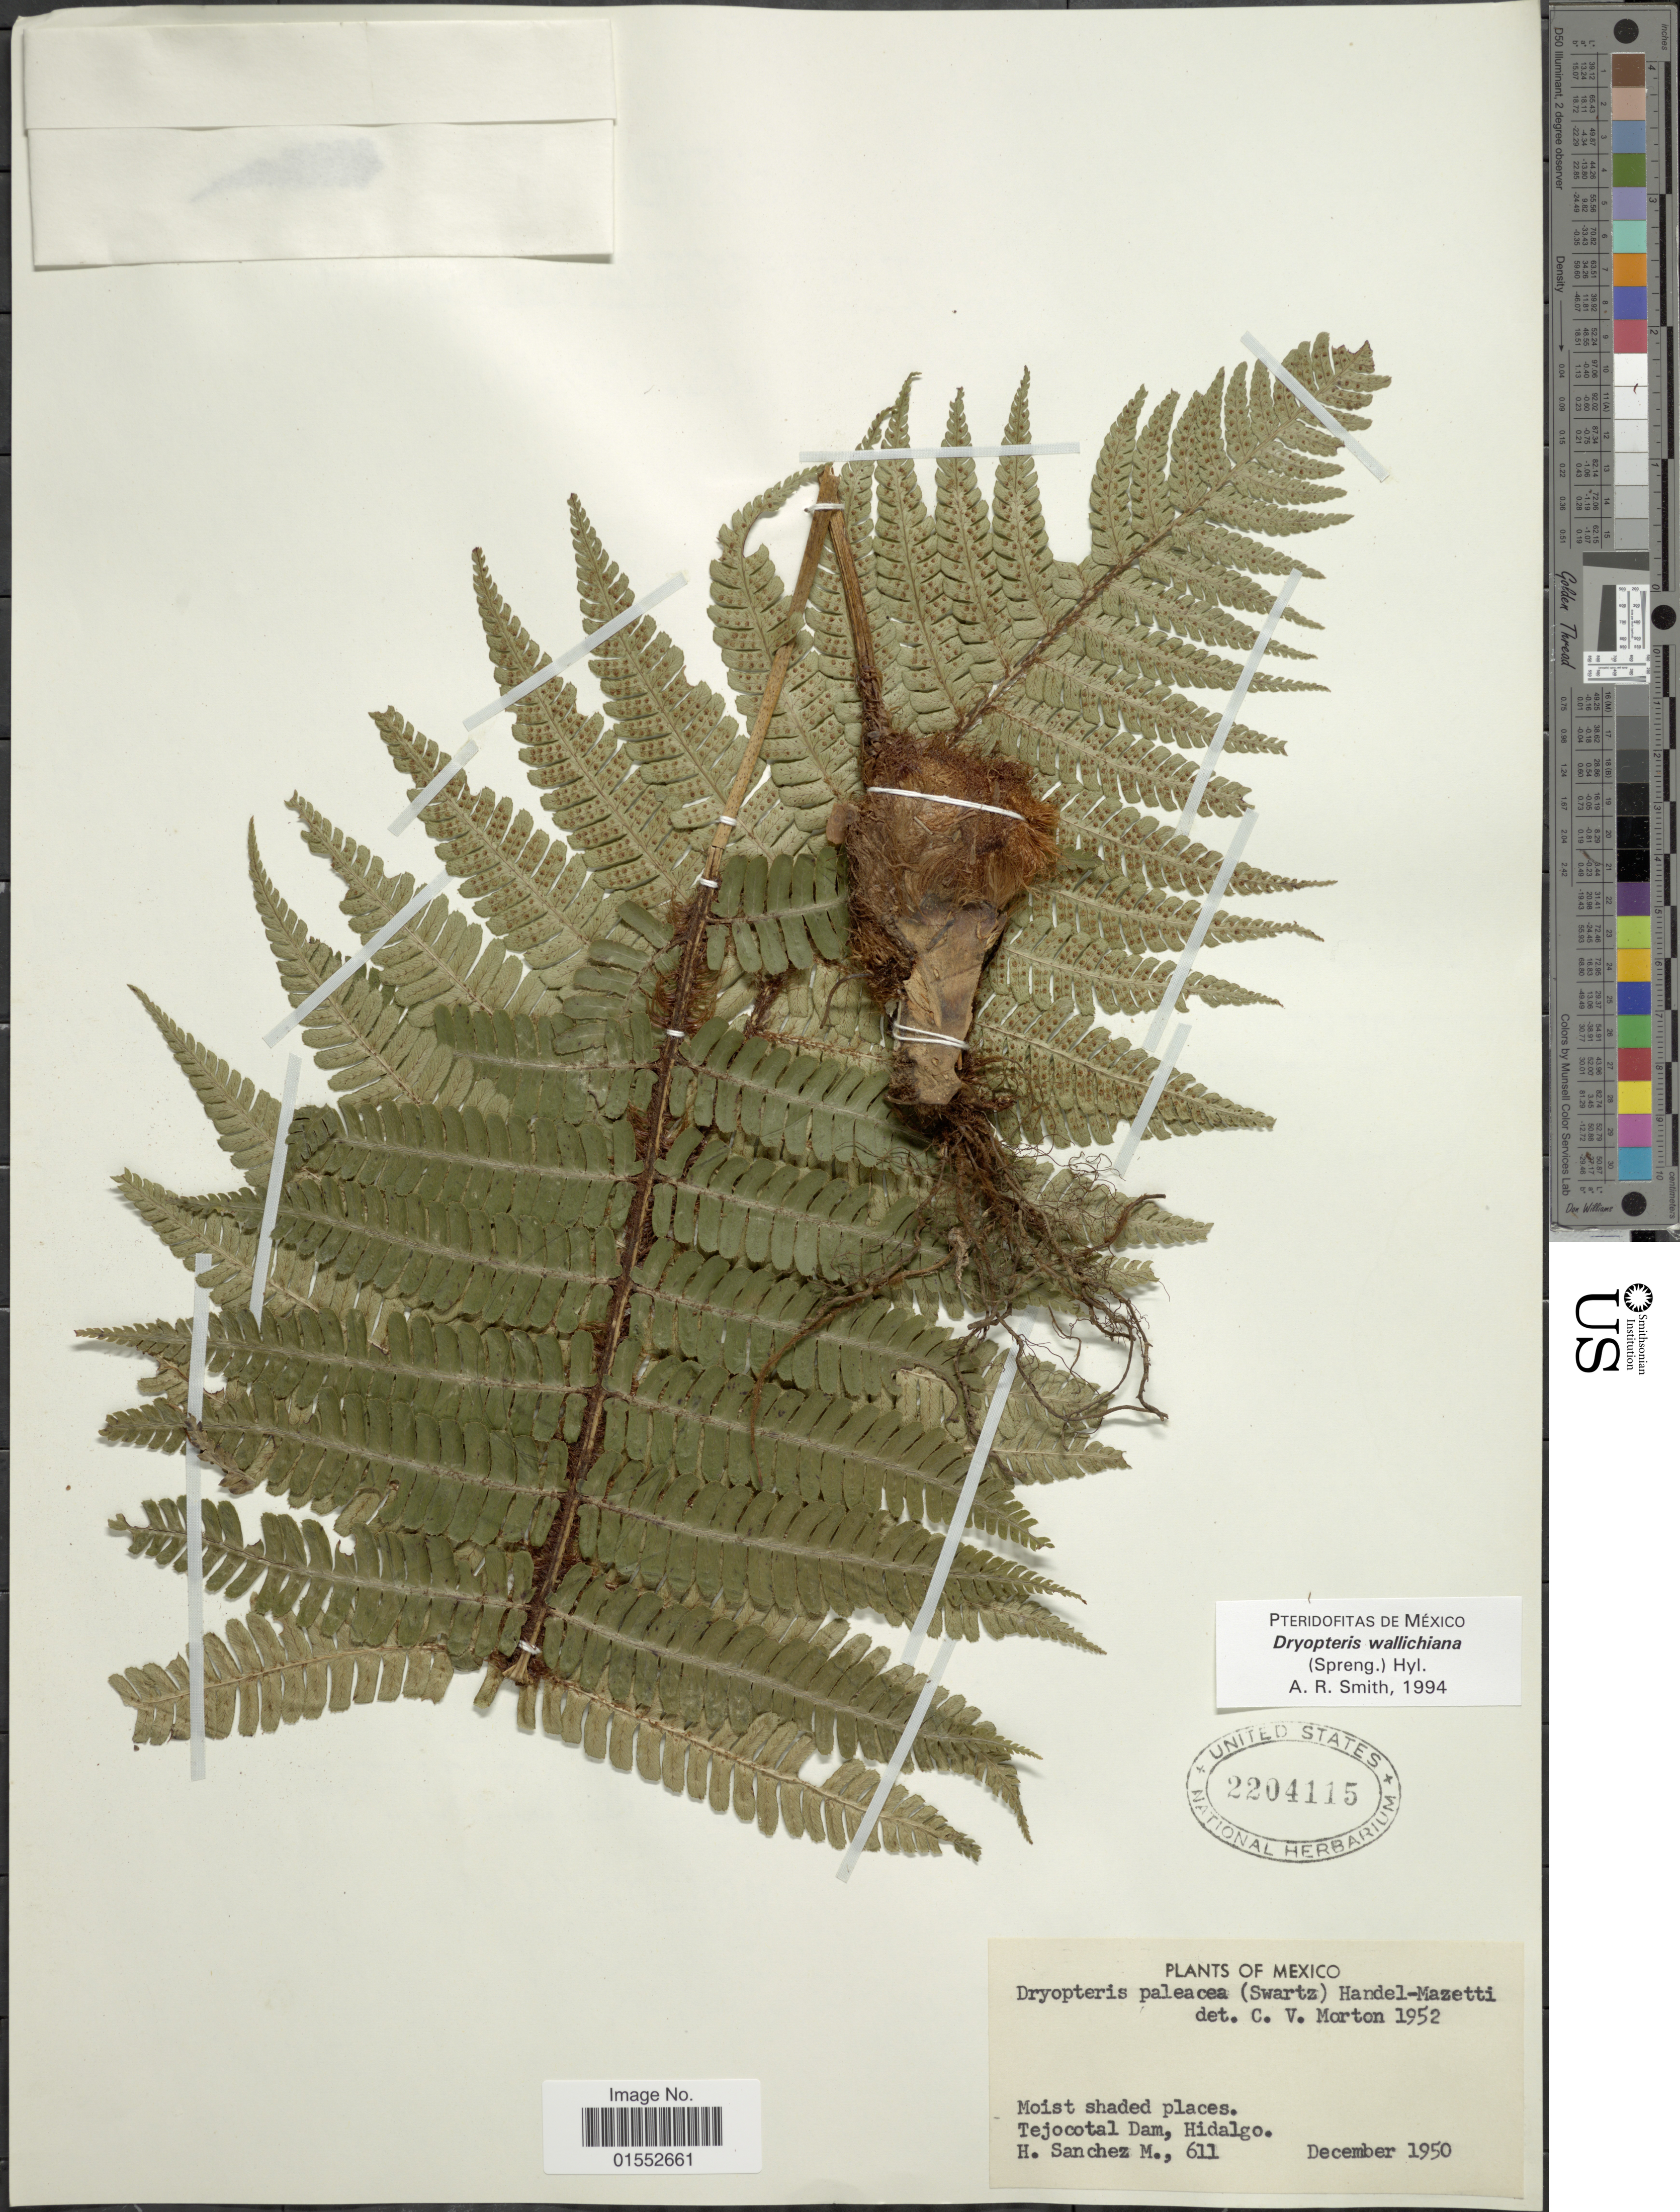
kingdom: Plantae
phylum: Tracheophyta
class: Polypodiopsida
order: Polypodiales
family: Dryopteridaceae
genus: Dryopteris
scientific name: Dryopteris wallichiana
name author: (Spreng.) Hyl.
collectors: H. Sanchez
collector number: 611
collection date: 1950-12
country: Mexico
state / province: Hidalgo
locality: Tejocotal Dam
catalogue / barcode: US 2204115